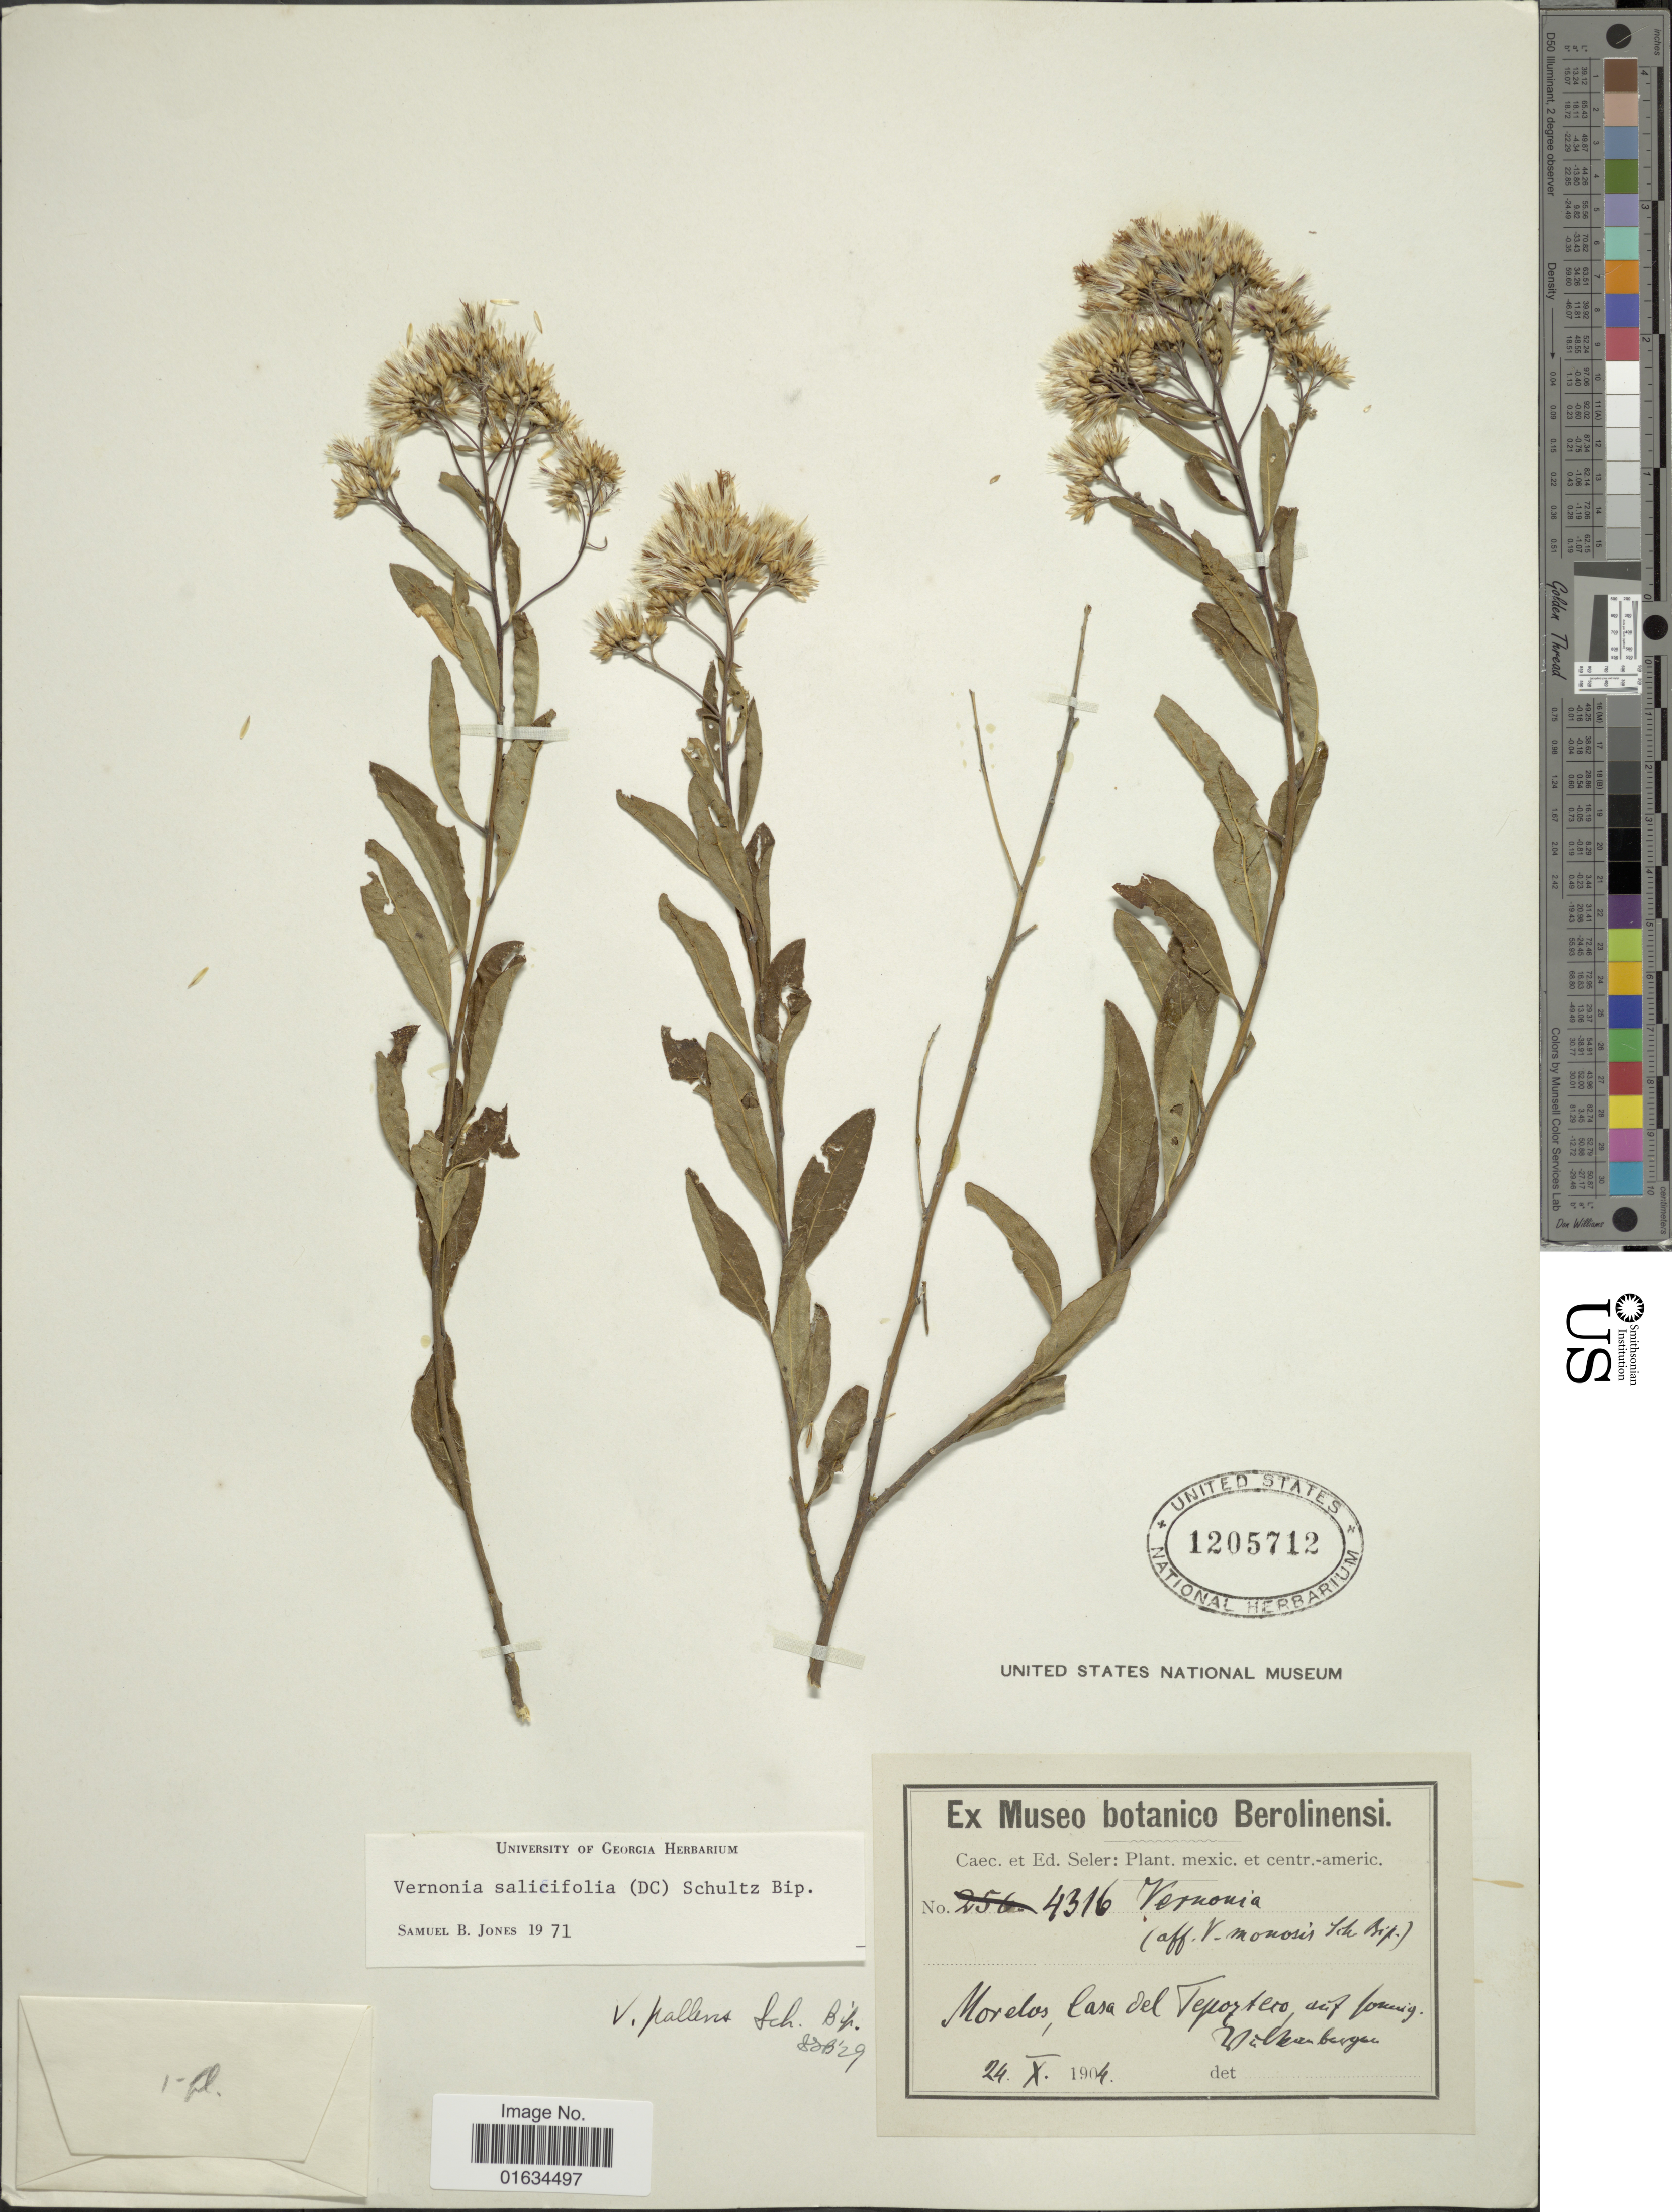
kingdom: Plantae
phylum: Tracheophyta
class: Magnoliopsida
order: Asterales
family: Asteraceae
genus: Critoniopsis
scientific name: Critoniopsis salicifolia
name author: (DC.) H. Rob.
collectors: C. Seler & E. Seler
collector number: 4316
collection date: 1904-10-24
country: Mexico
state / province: Morelos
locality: Casa del Tepozteco auf foming [interpreted]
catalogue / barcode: US 1205712